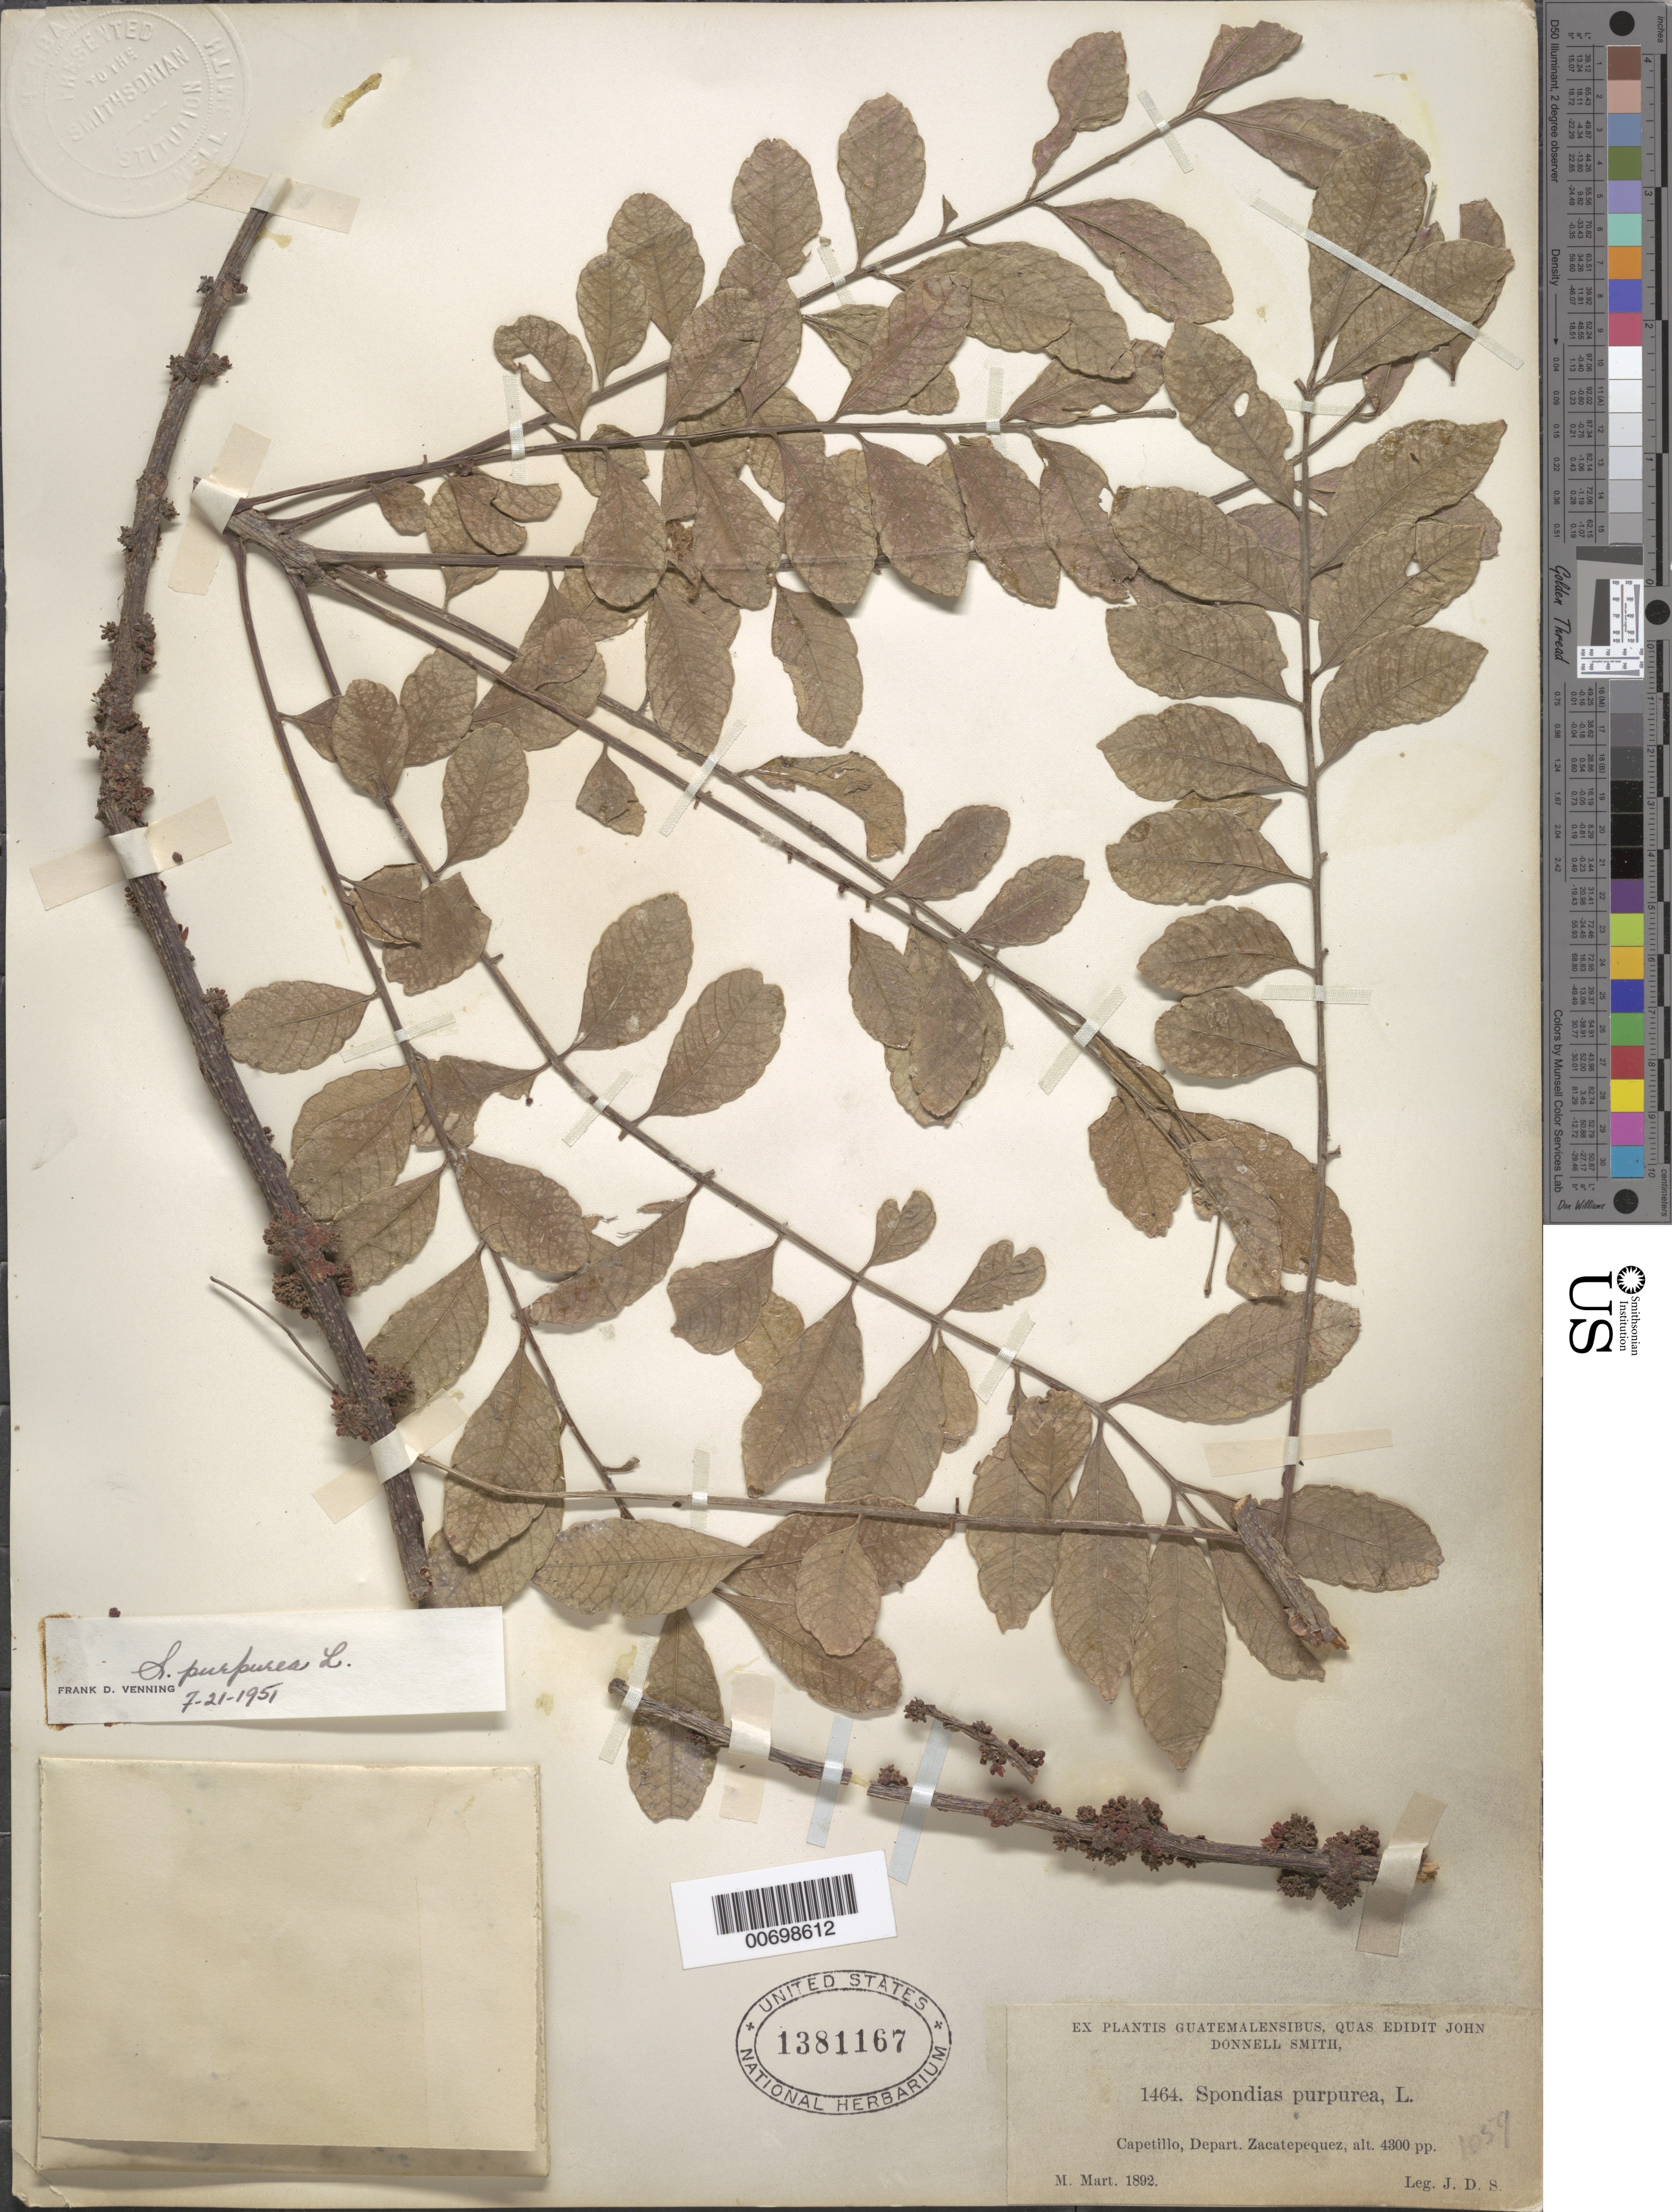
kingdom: Plantae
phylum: Tracheophyta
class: Magnoliopsida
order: Sapindales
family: Anacardiaceae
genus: Spondias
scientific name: Spondias purpurea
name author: L.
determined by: Mitchell, John D.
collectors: J. Donnell Smith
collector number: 1464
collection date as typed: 1892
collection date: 1892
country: Guatemala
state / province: Sacatepéquez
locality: Capetillo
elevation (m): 1311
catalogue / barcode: US 1381167